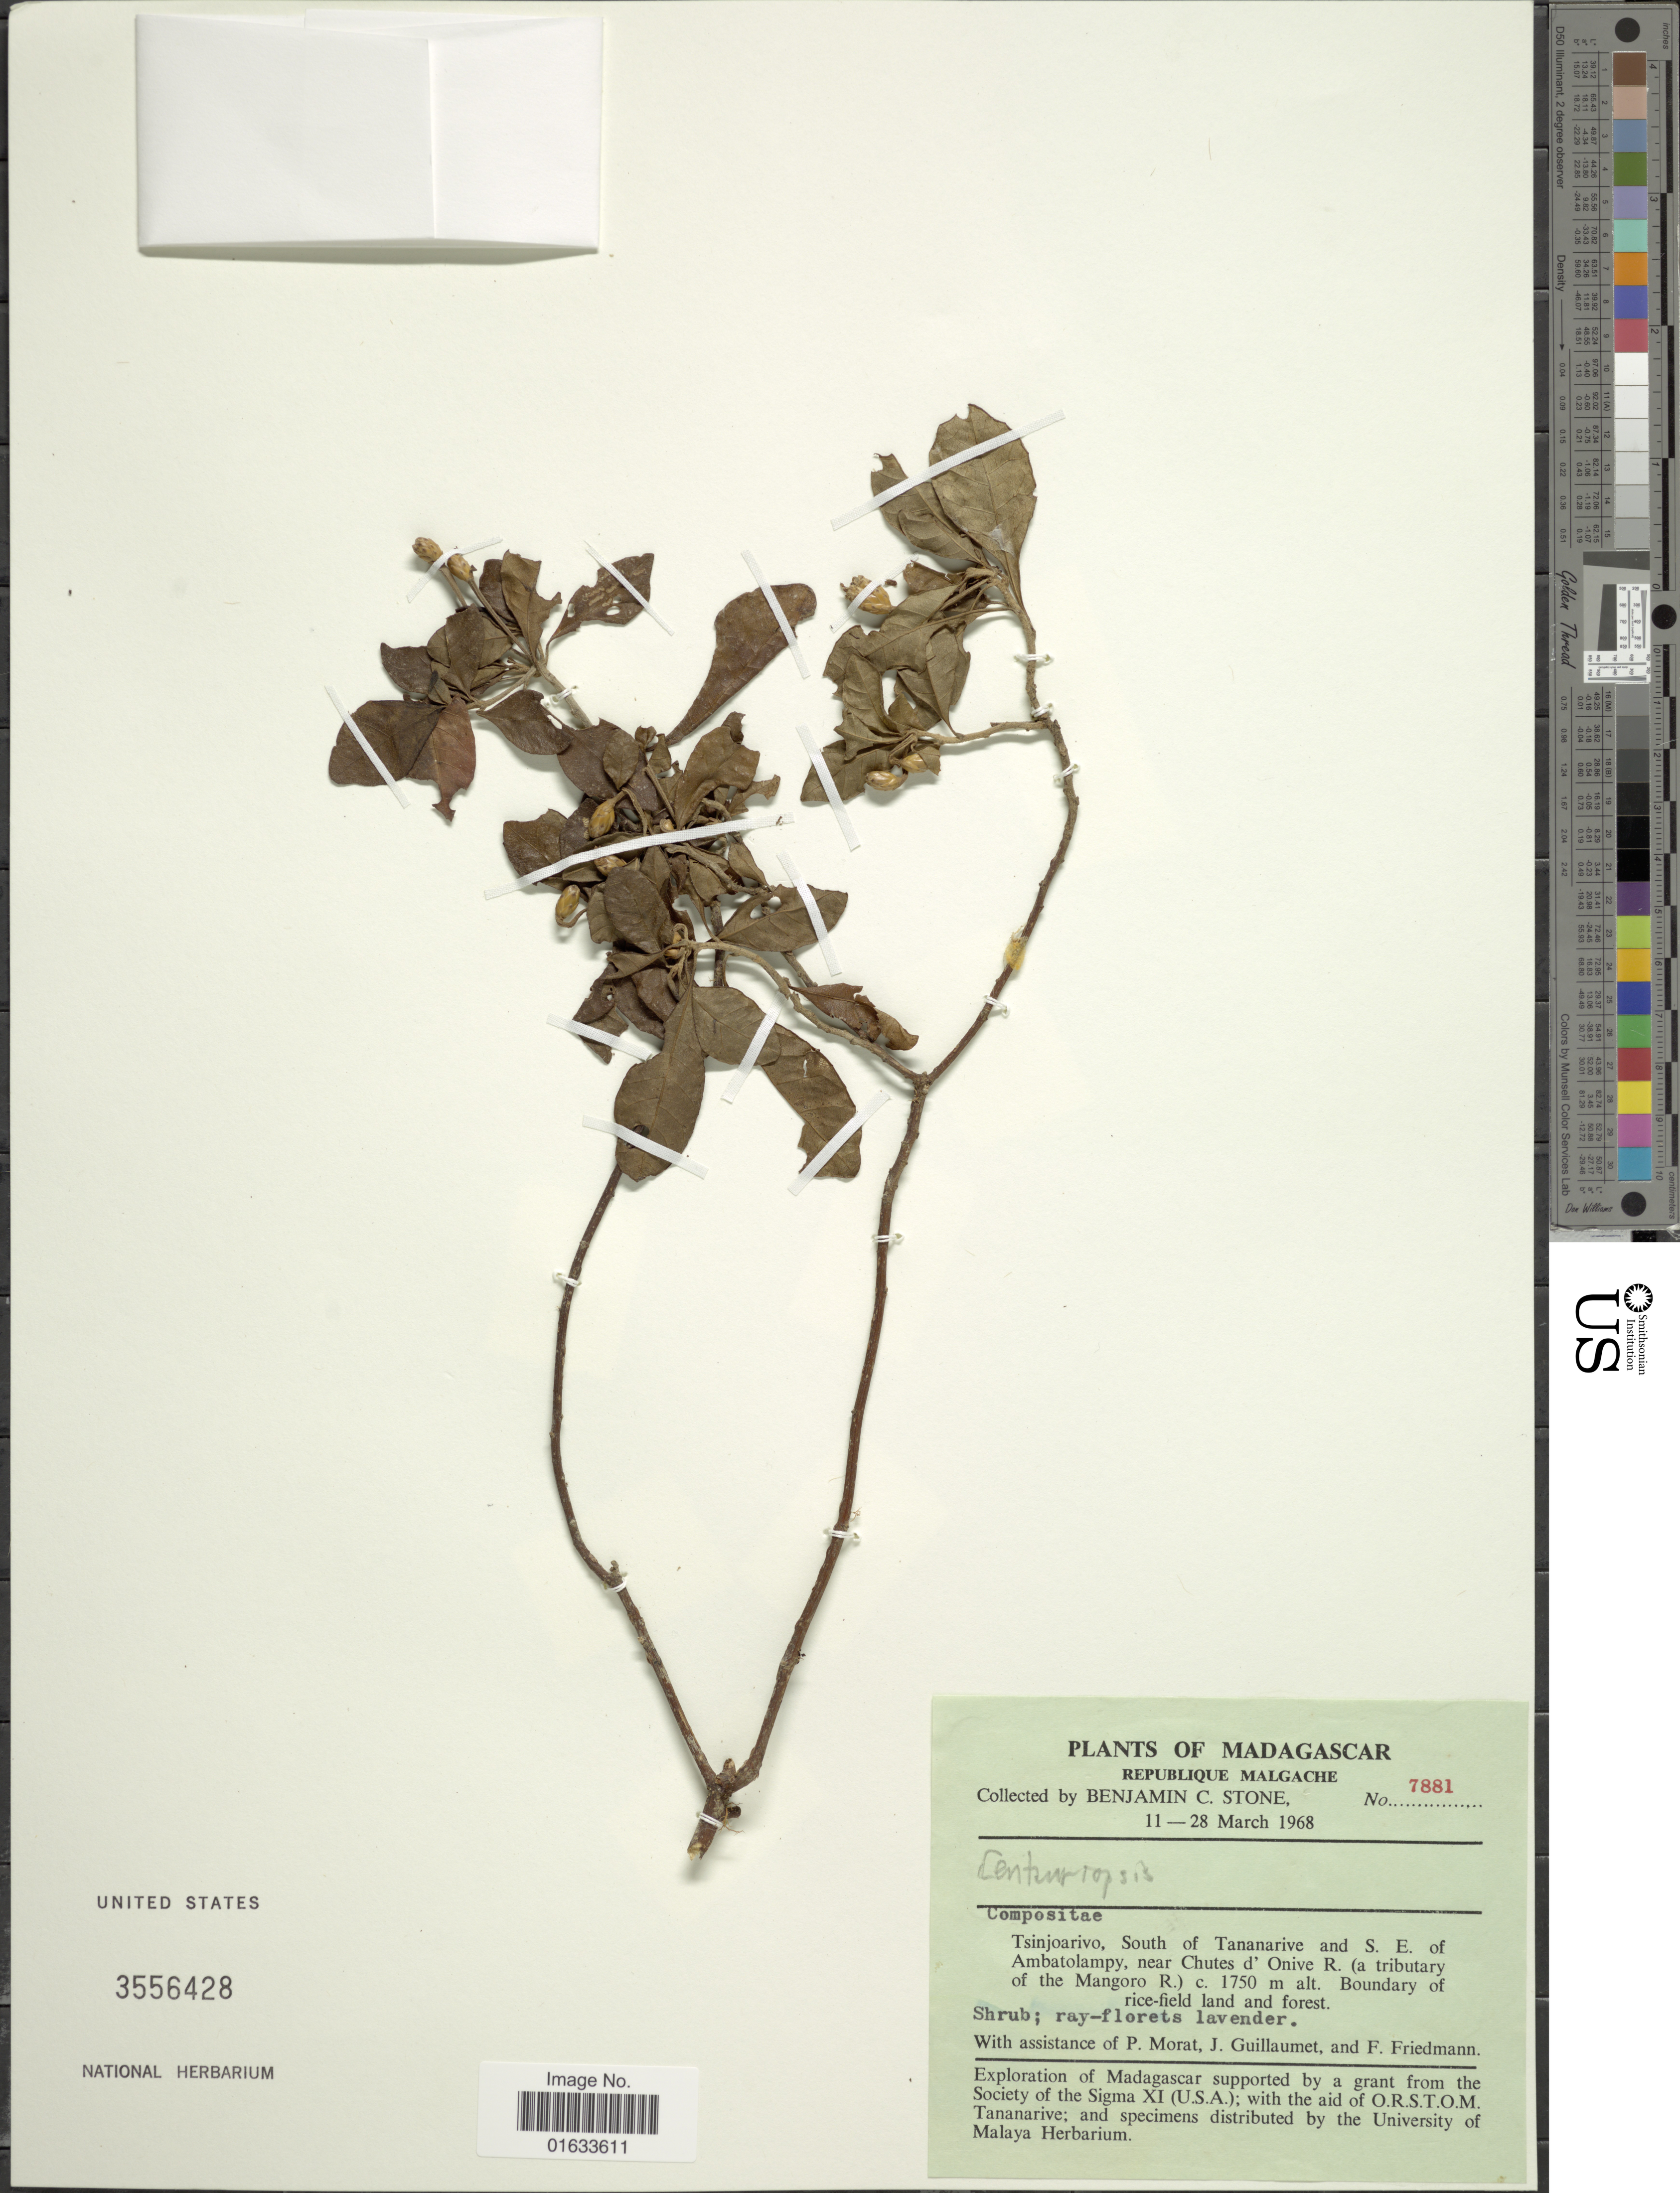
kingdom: Plantae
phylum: Tracheophyta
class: Magnoliopsida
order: Asterales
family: Asteraceae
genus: Centauropsis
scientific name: Centauropsis fruticosa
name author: Bojer in DC.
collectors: B. C. Stone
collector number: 7881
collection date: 1968-03-11/1968-03-28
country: Madagascar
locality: Republique Malgache. Tsinjoarivo, South of Tananarive and S.E. of Ambatolampy, near Chutes d'Onive R. (a tributary of the Mangoro R.).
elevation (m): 1750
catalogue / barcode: US 3556428